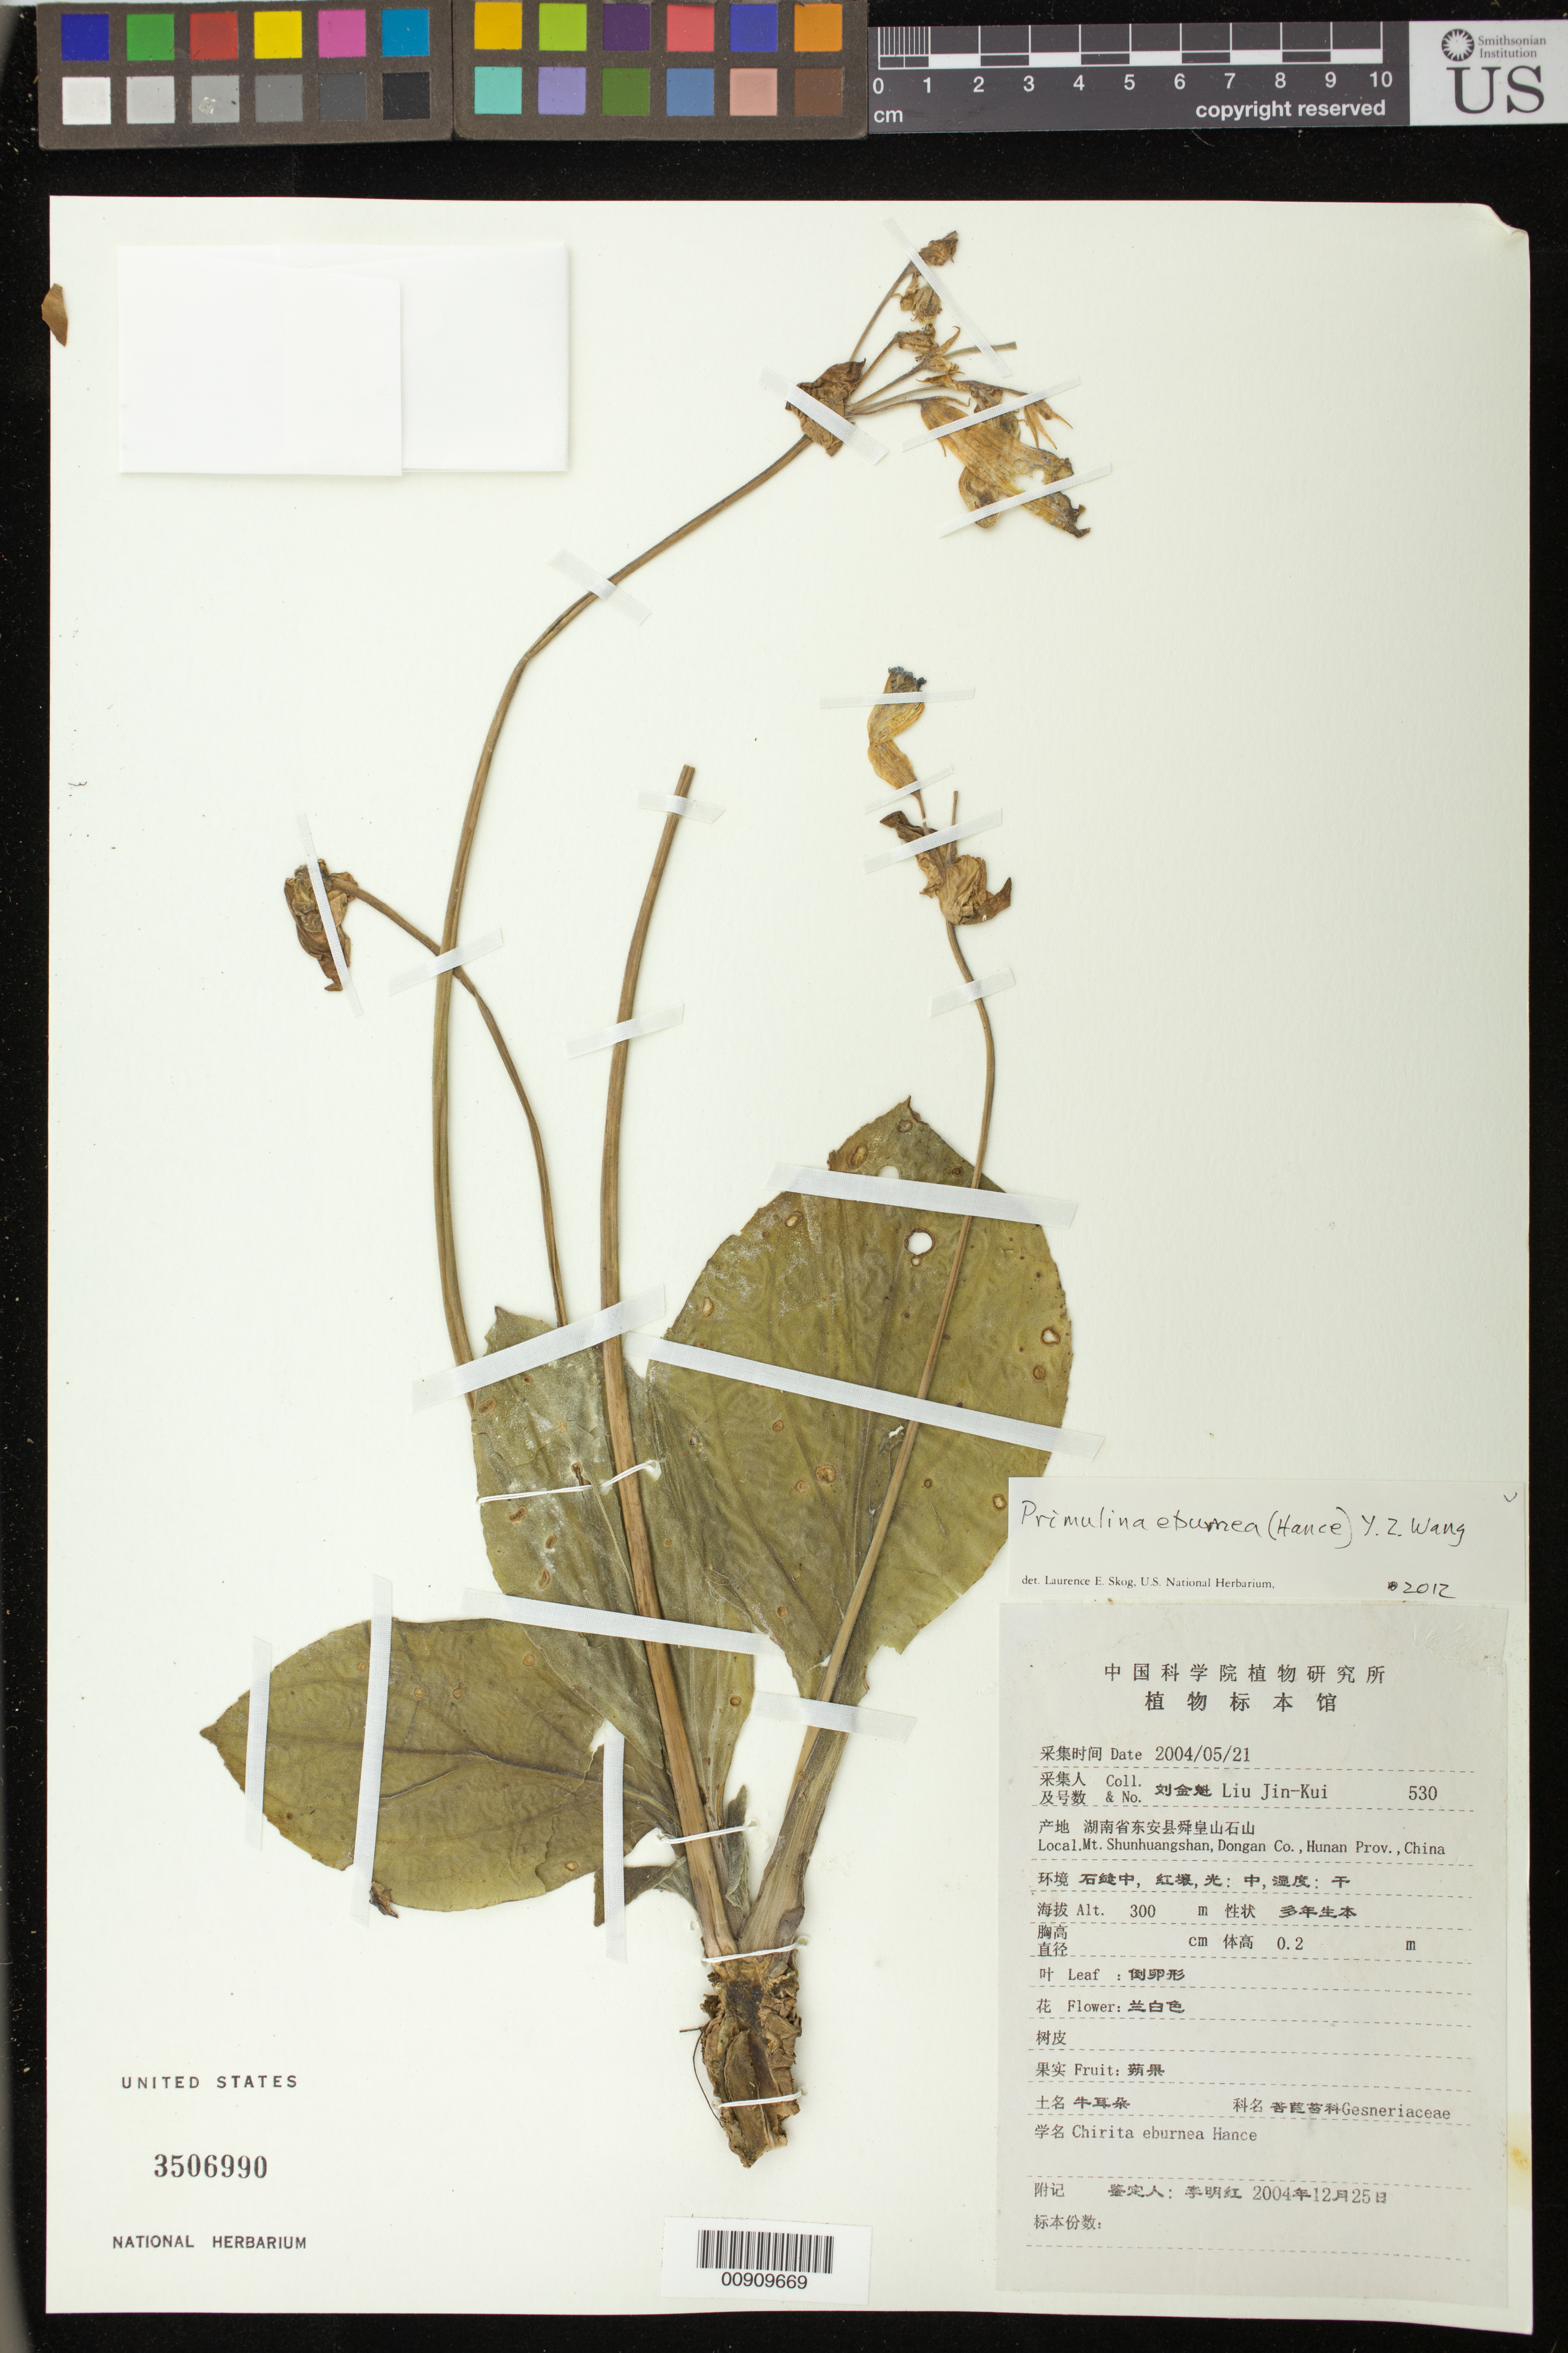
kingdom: Plantae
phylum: Tracheophyta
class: Magnoliopsida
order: Lamiales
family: Gesneriaceae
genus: Primulina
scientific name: Primulina eburnea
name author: (Hance) Y.Z. Wang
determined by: Skog, Laurence E.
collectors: L. Jin-Kui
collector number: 530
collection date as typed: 21 May 2004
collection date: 2004-05-21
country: China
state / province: Hunan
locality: Mt. Shunhuangshan, Dongan Co., Hunan Prov.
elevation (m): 300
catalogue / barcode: US 3506990